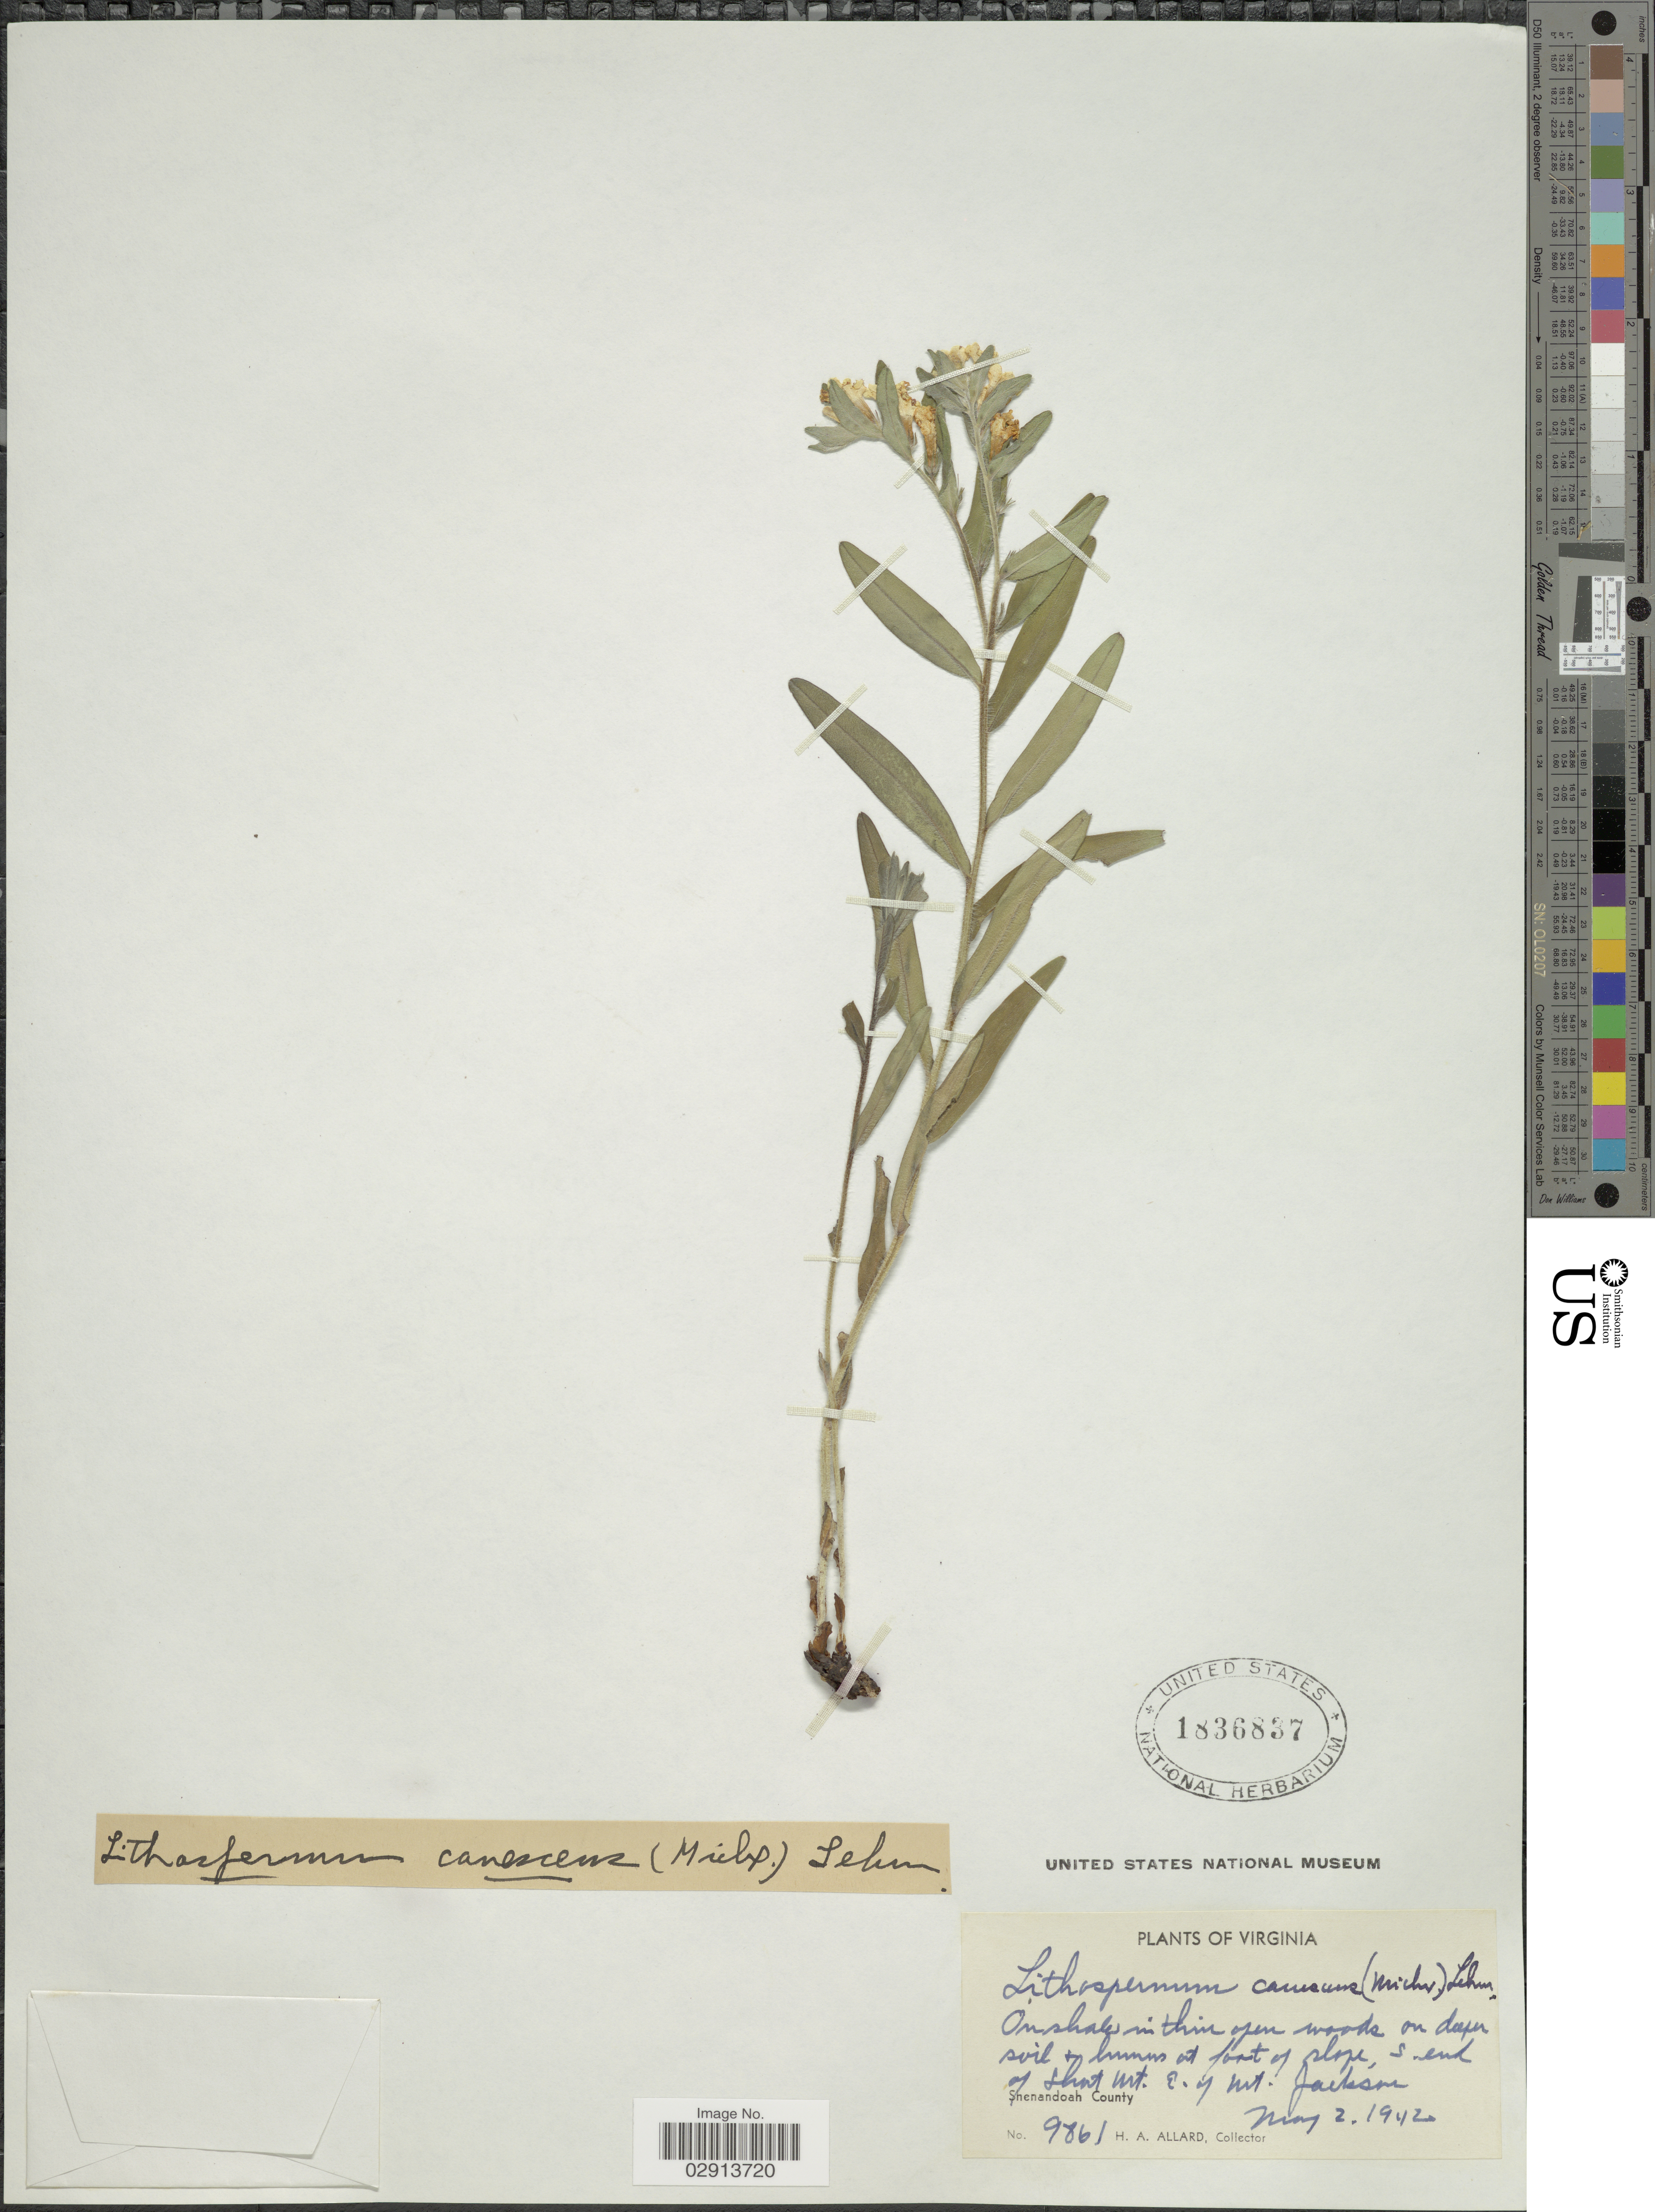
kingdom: Plantae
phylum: Tracheophyta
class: Magnoliopsida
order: Boraginales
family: Boraginaceae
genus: Lithospermum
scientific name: Lithospermum canescens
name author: (Michx.) Lehm.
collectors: H. A. Allard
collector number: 9861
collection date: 1942-05-02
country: United States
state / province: Virginia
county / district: Shenandoah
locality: On shale in thin open woods on deeper soil & humus at fort of slope, S. end of Short Mt. E. of Mt. Jackson. Shenandoah County.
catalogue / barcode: US 1836837